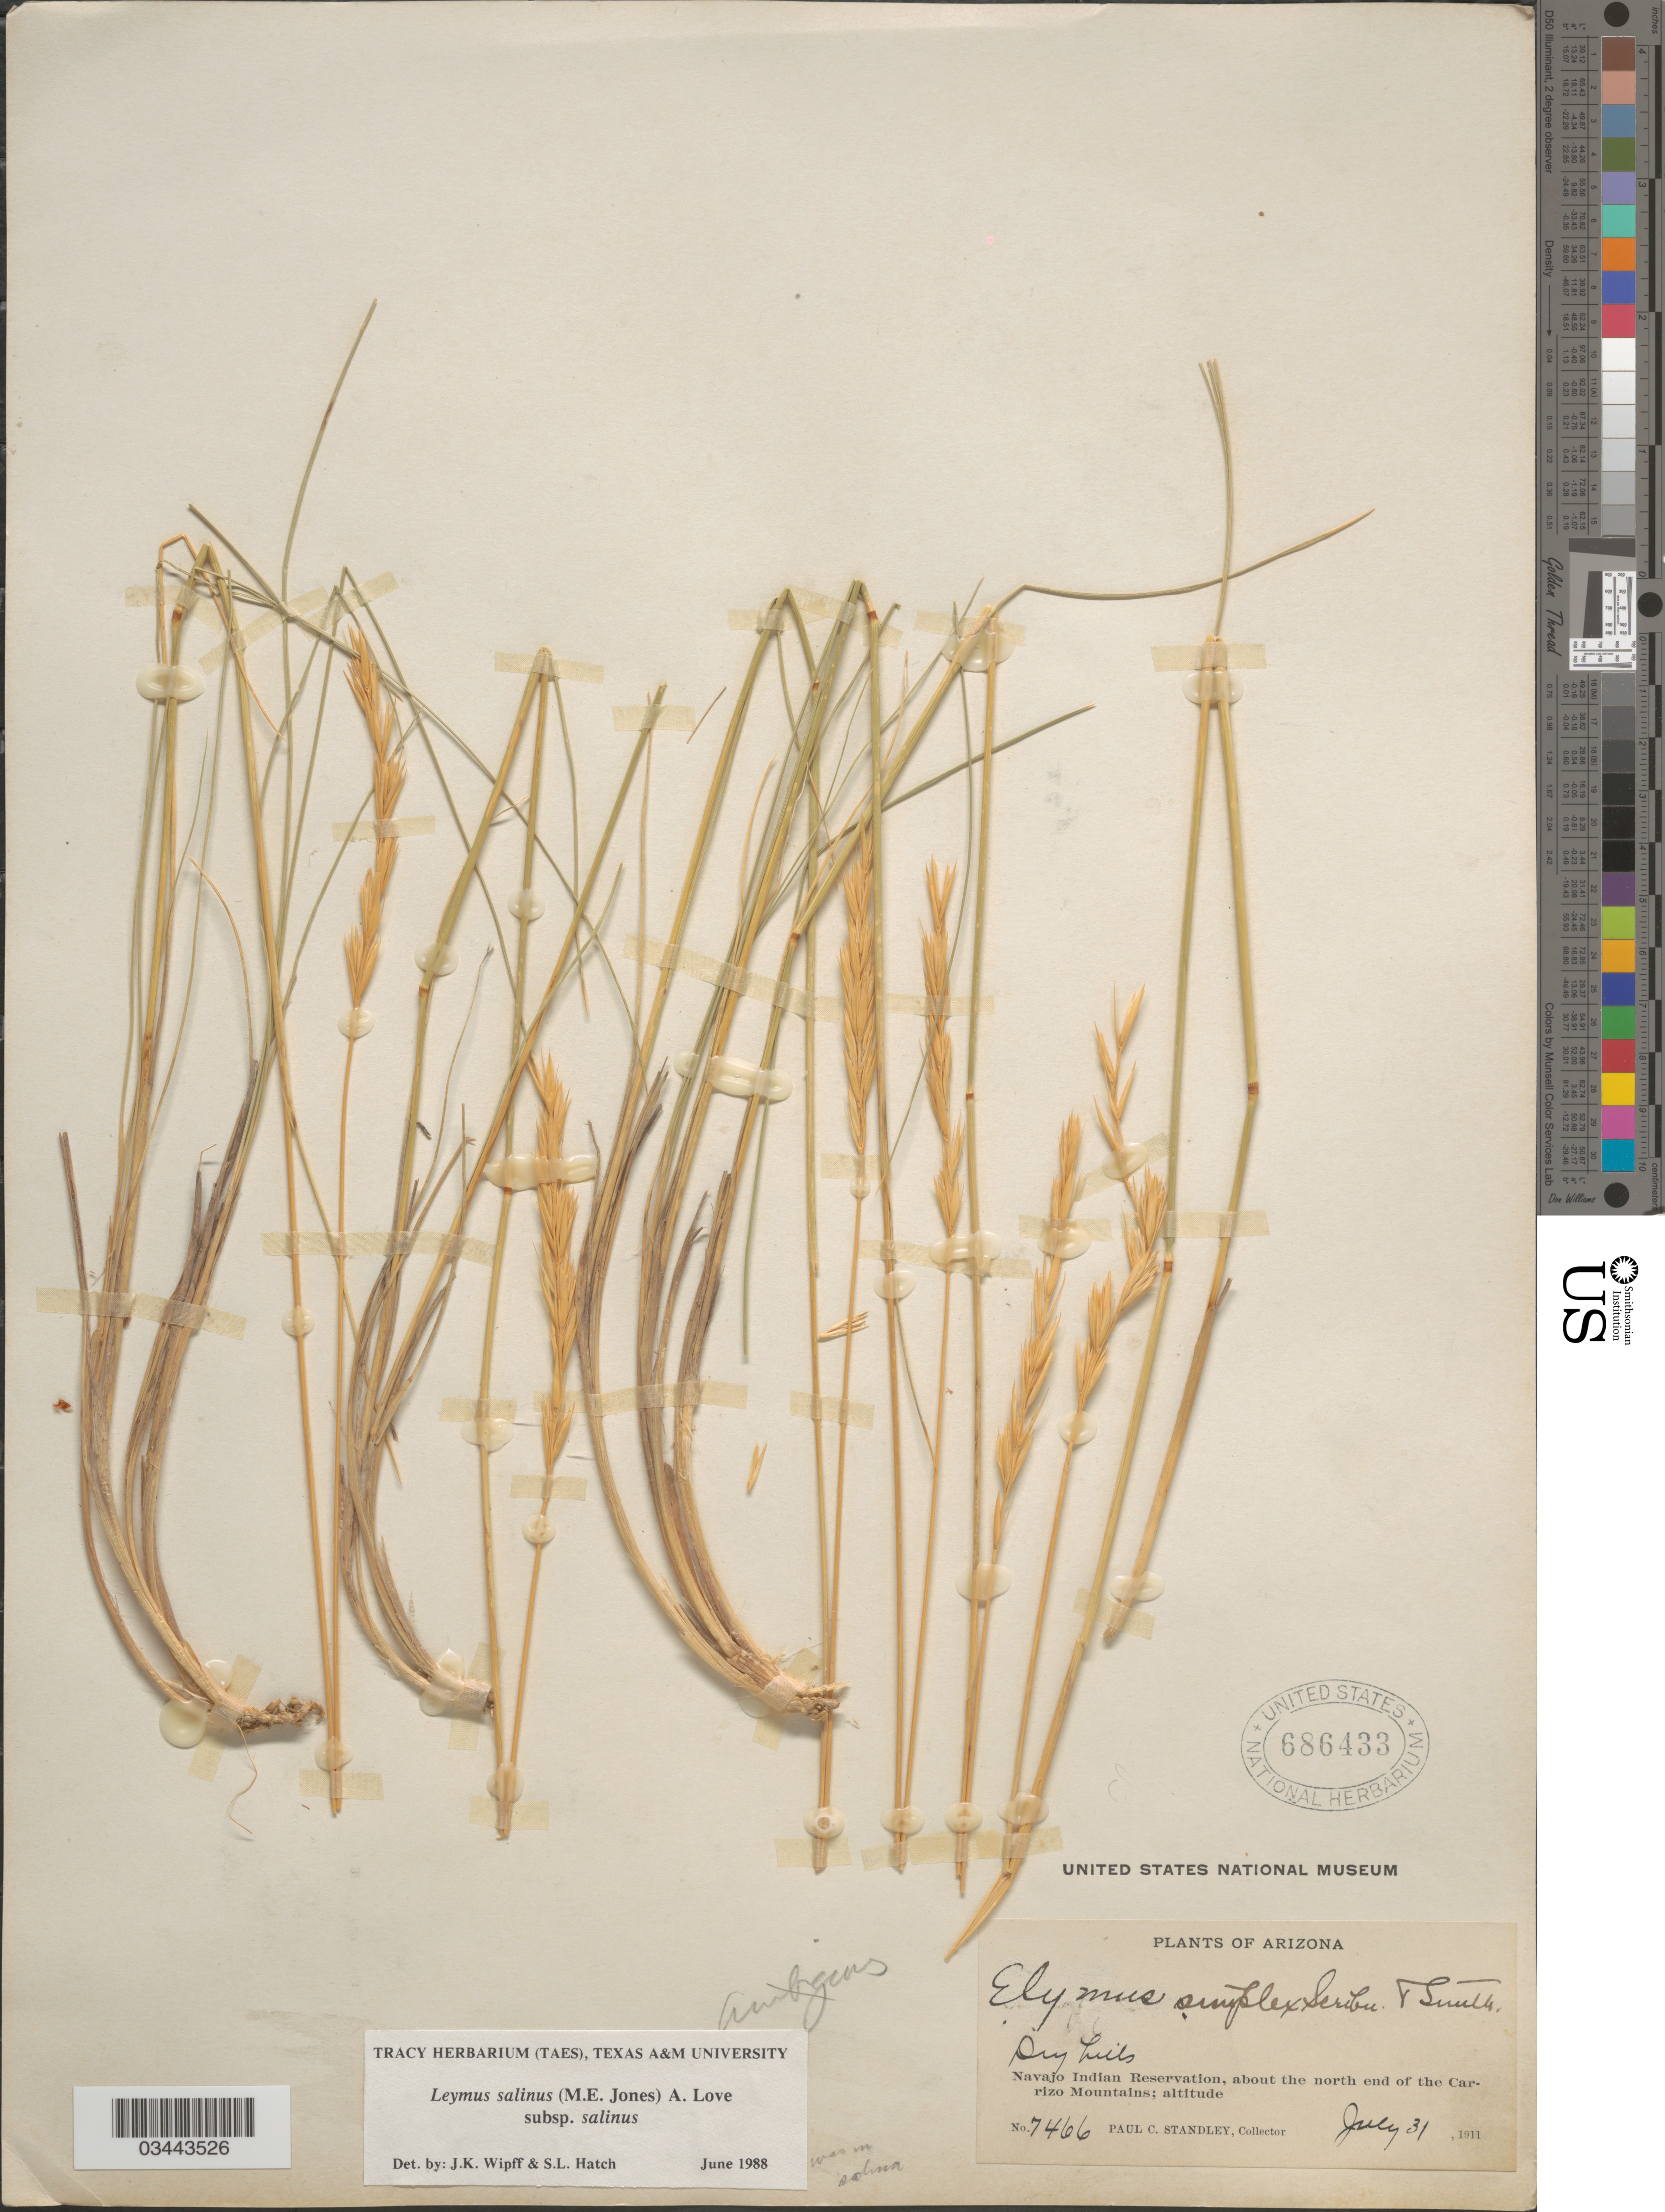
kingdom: Plantae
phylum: Tracheophyta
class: Liliopsida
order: Poales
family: Poaceae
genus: Leymus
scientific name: Leymus salina subsp. salina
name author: (M.E. Jones) Á. Löve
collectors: P. C. Standley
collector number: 7466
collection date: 1911-07-31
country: United States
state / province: Arizona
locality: Navajo Indian Reservation, about the north end of the Carrizo Mountains.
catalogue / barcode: US 686433